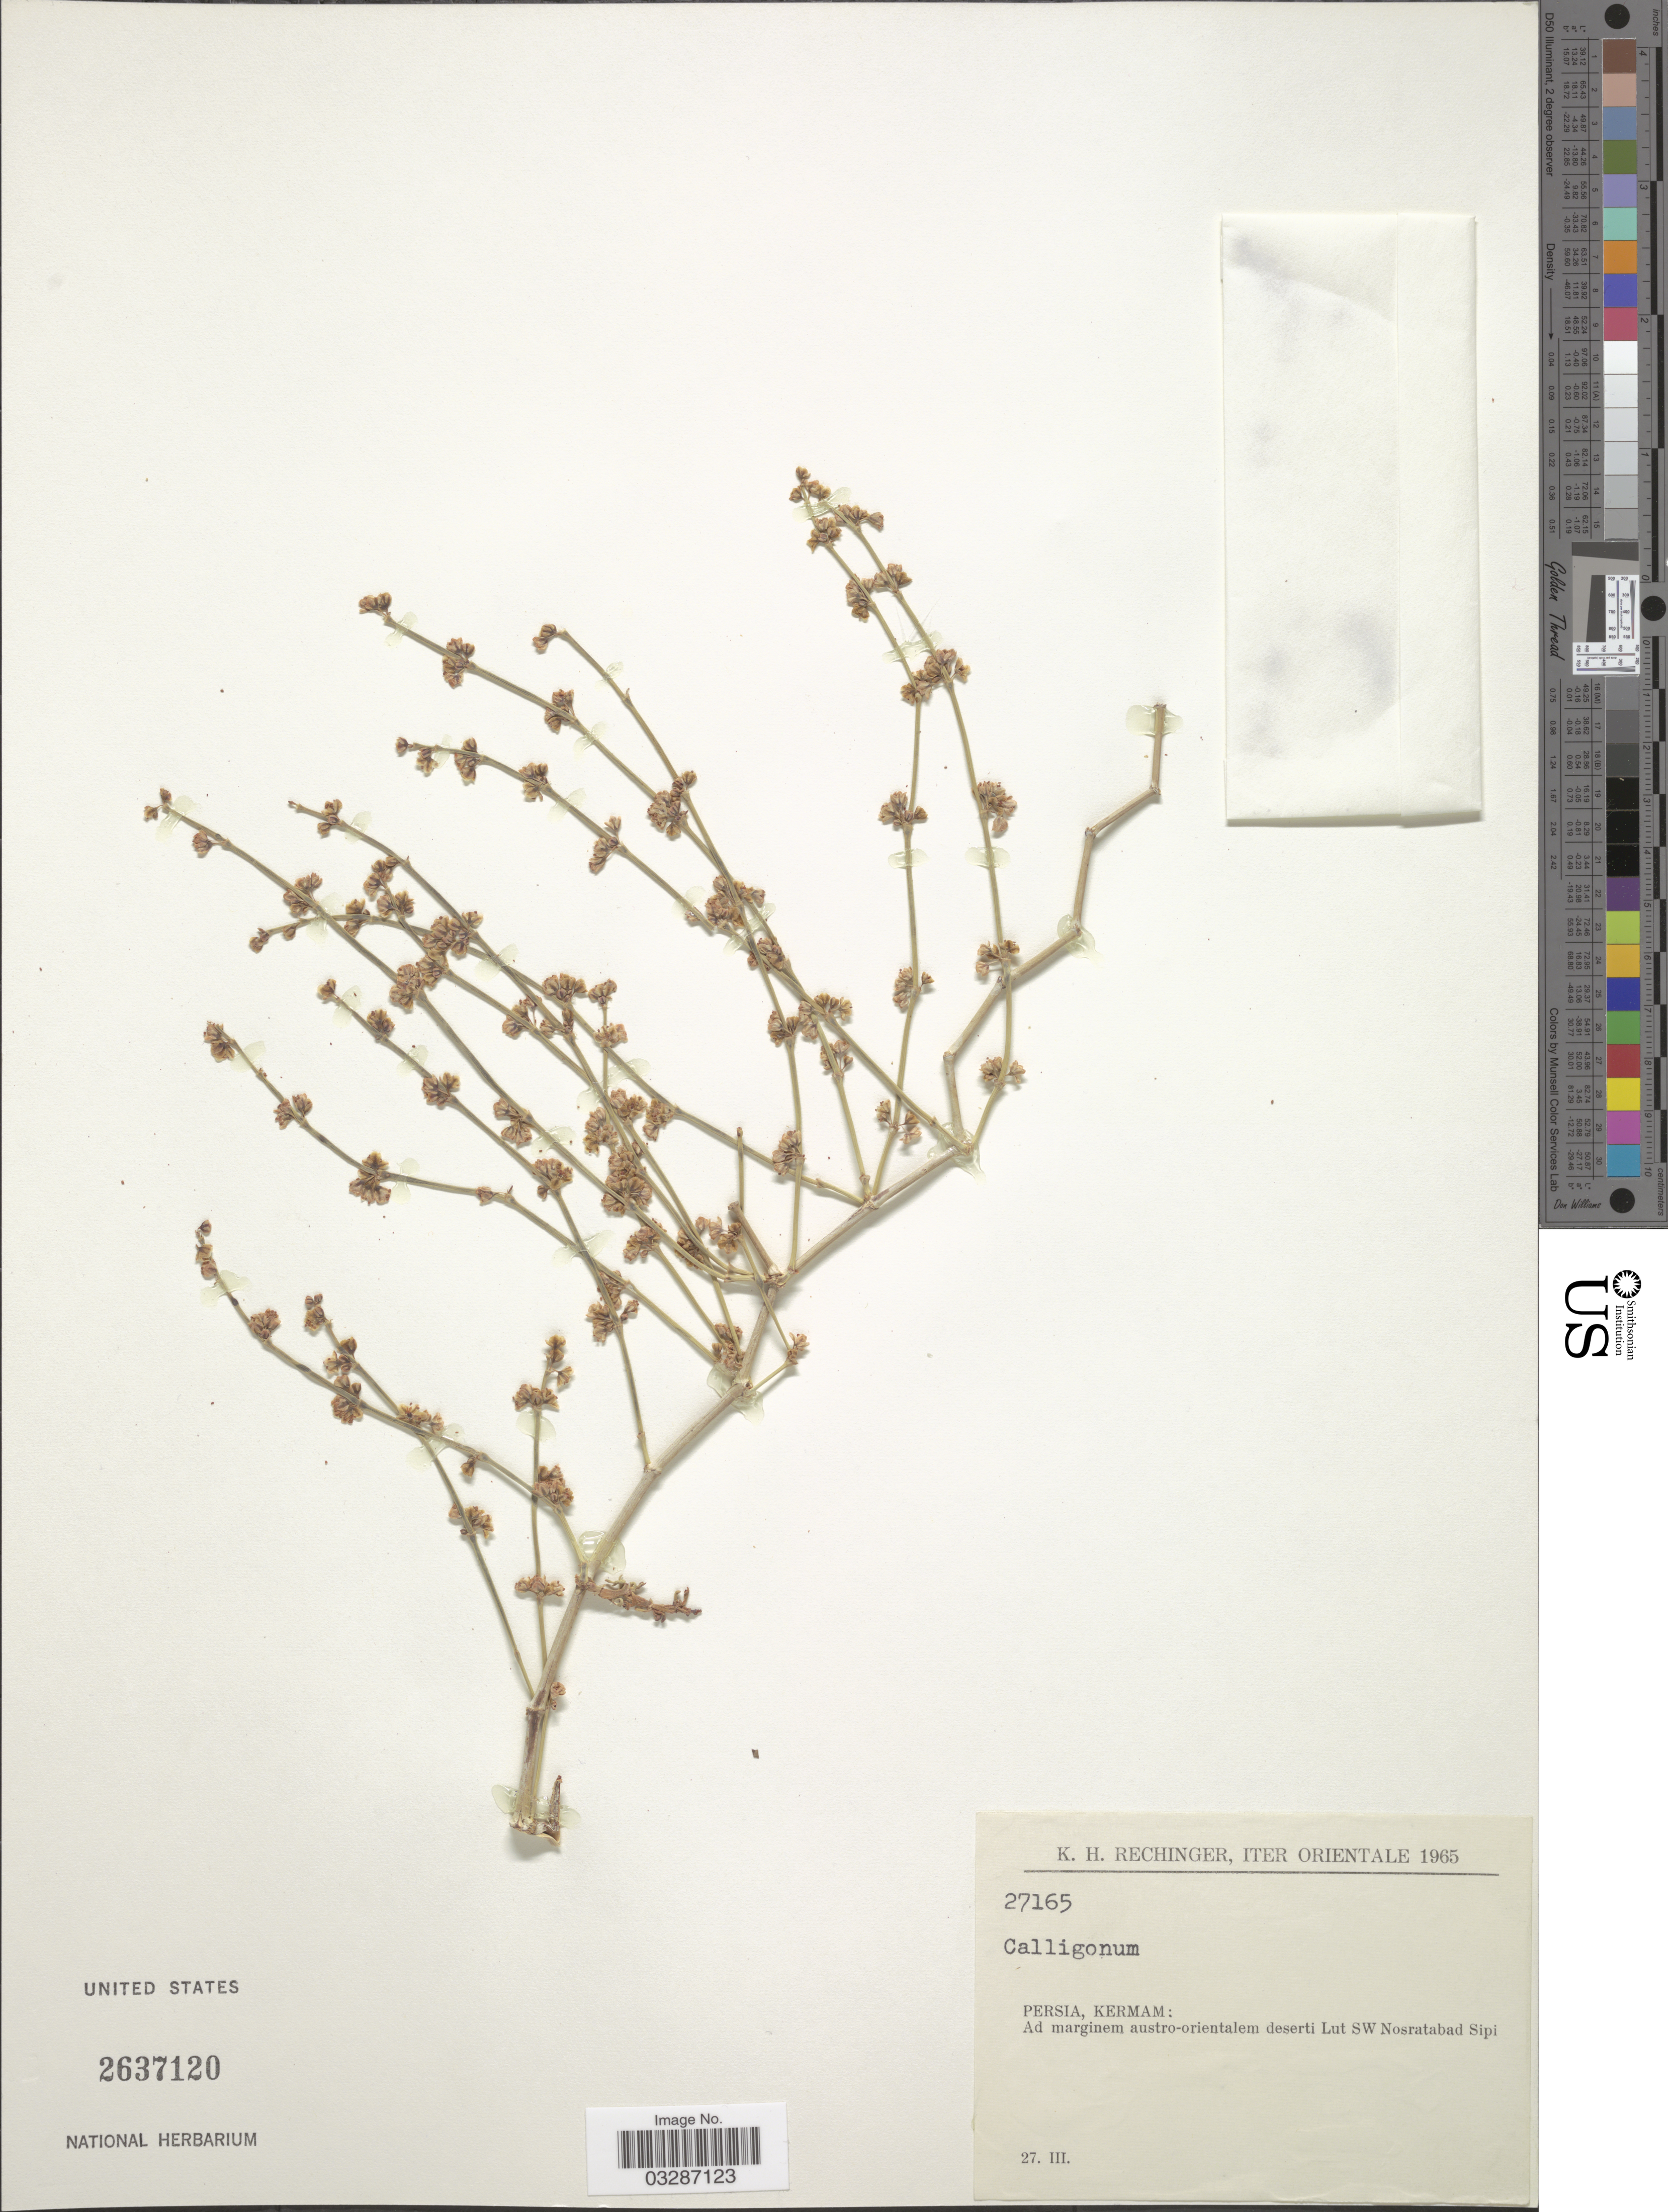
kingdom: Plantae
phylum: Tracheophyta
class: Magnoliopsida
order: Caryophyllales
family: Polygonaceae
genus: Calligonum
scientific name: Calligonum sp.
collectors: K. H. Rechinger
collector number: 27165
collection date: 1965-03-27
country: Iran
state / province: Kerman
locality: Persia, Kermam. Ad marginem austro-orientalem deserti Lut SW Nosratabad Sipi.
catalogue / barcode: US 2637120